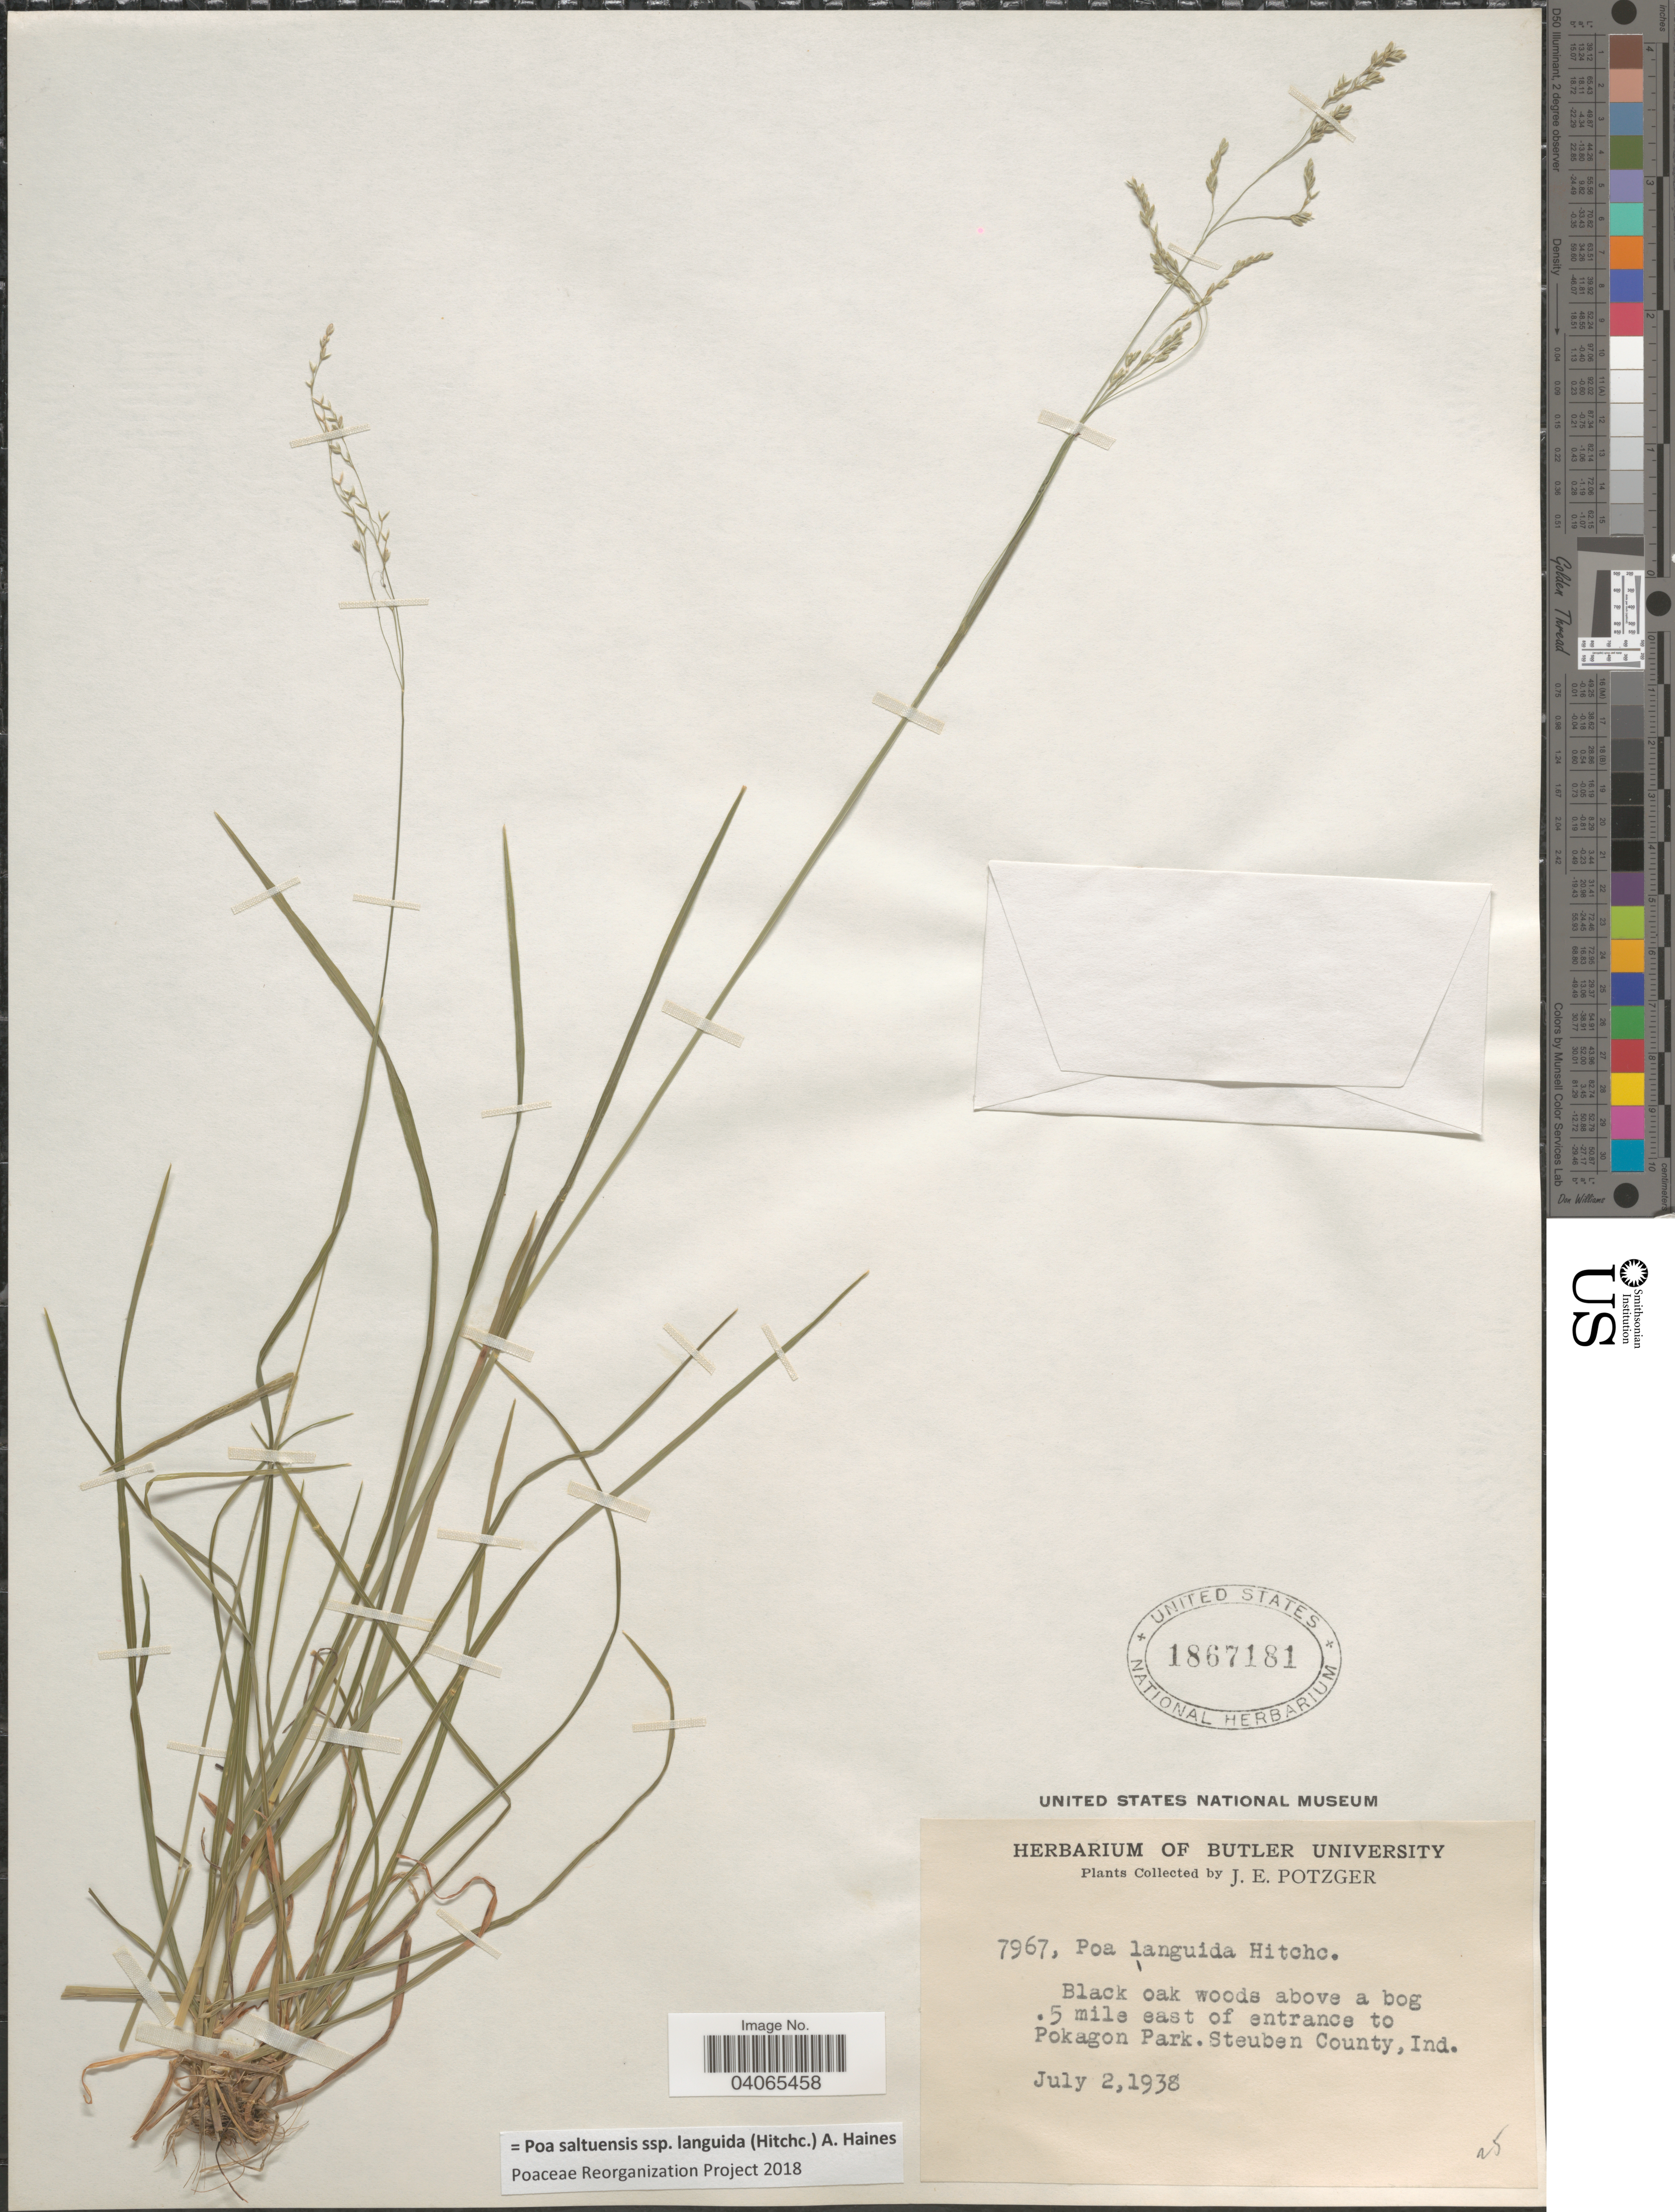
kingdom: Plantae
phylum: Tracheophyta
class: Liliopsida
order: Poales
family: Poaceae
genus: Poa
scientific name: Poa saltuensis subsp. languida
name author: (Hitchc.) A. Haines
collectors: J. Potzger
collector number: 7967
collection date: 1938-07-02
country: United States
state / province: Indiana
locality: Black oak woods above a bog. 5 mile east of entrance to Pokagon Park. Steuben County.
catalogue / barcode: US 1867181